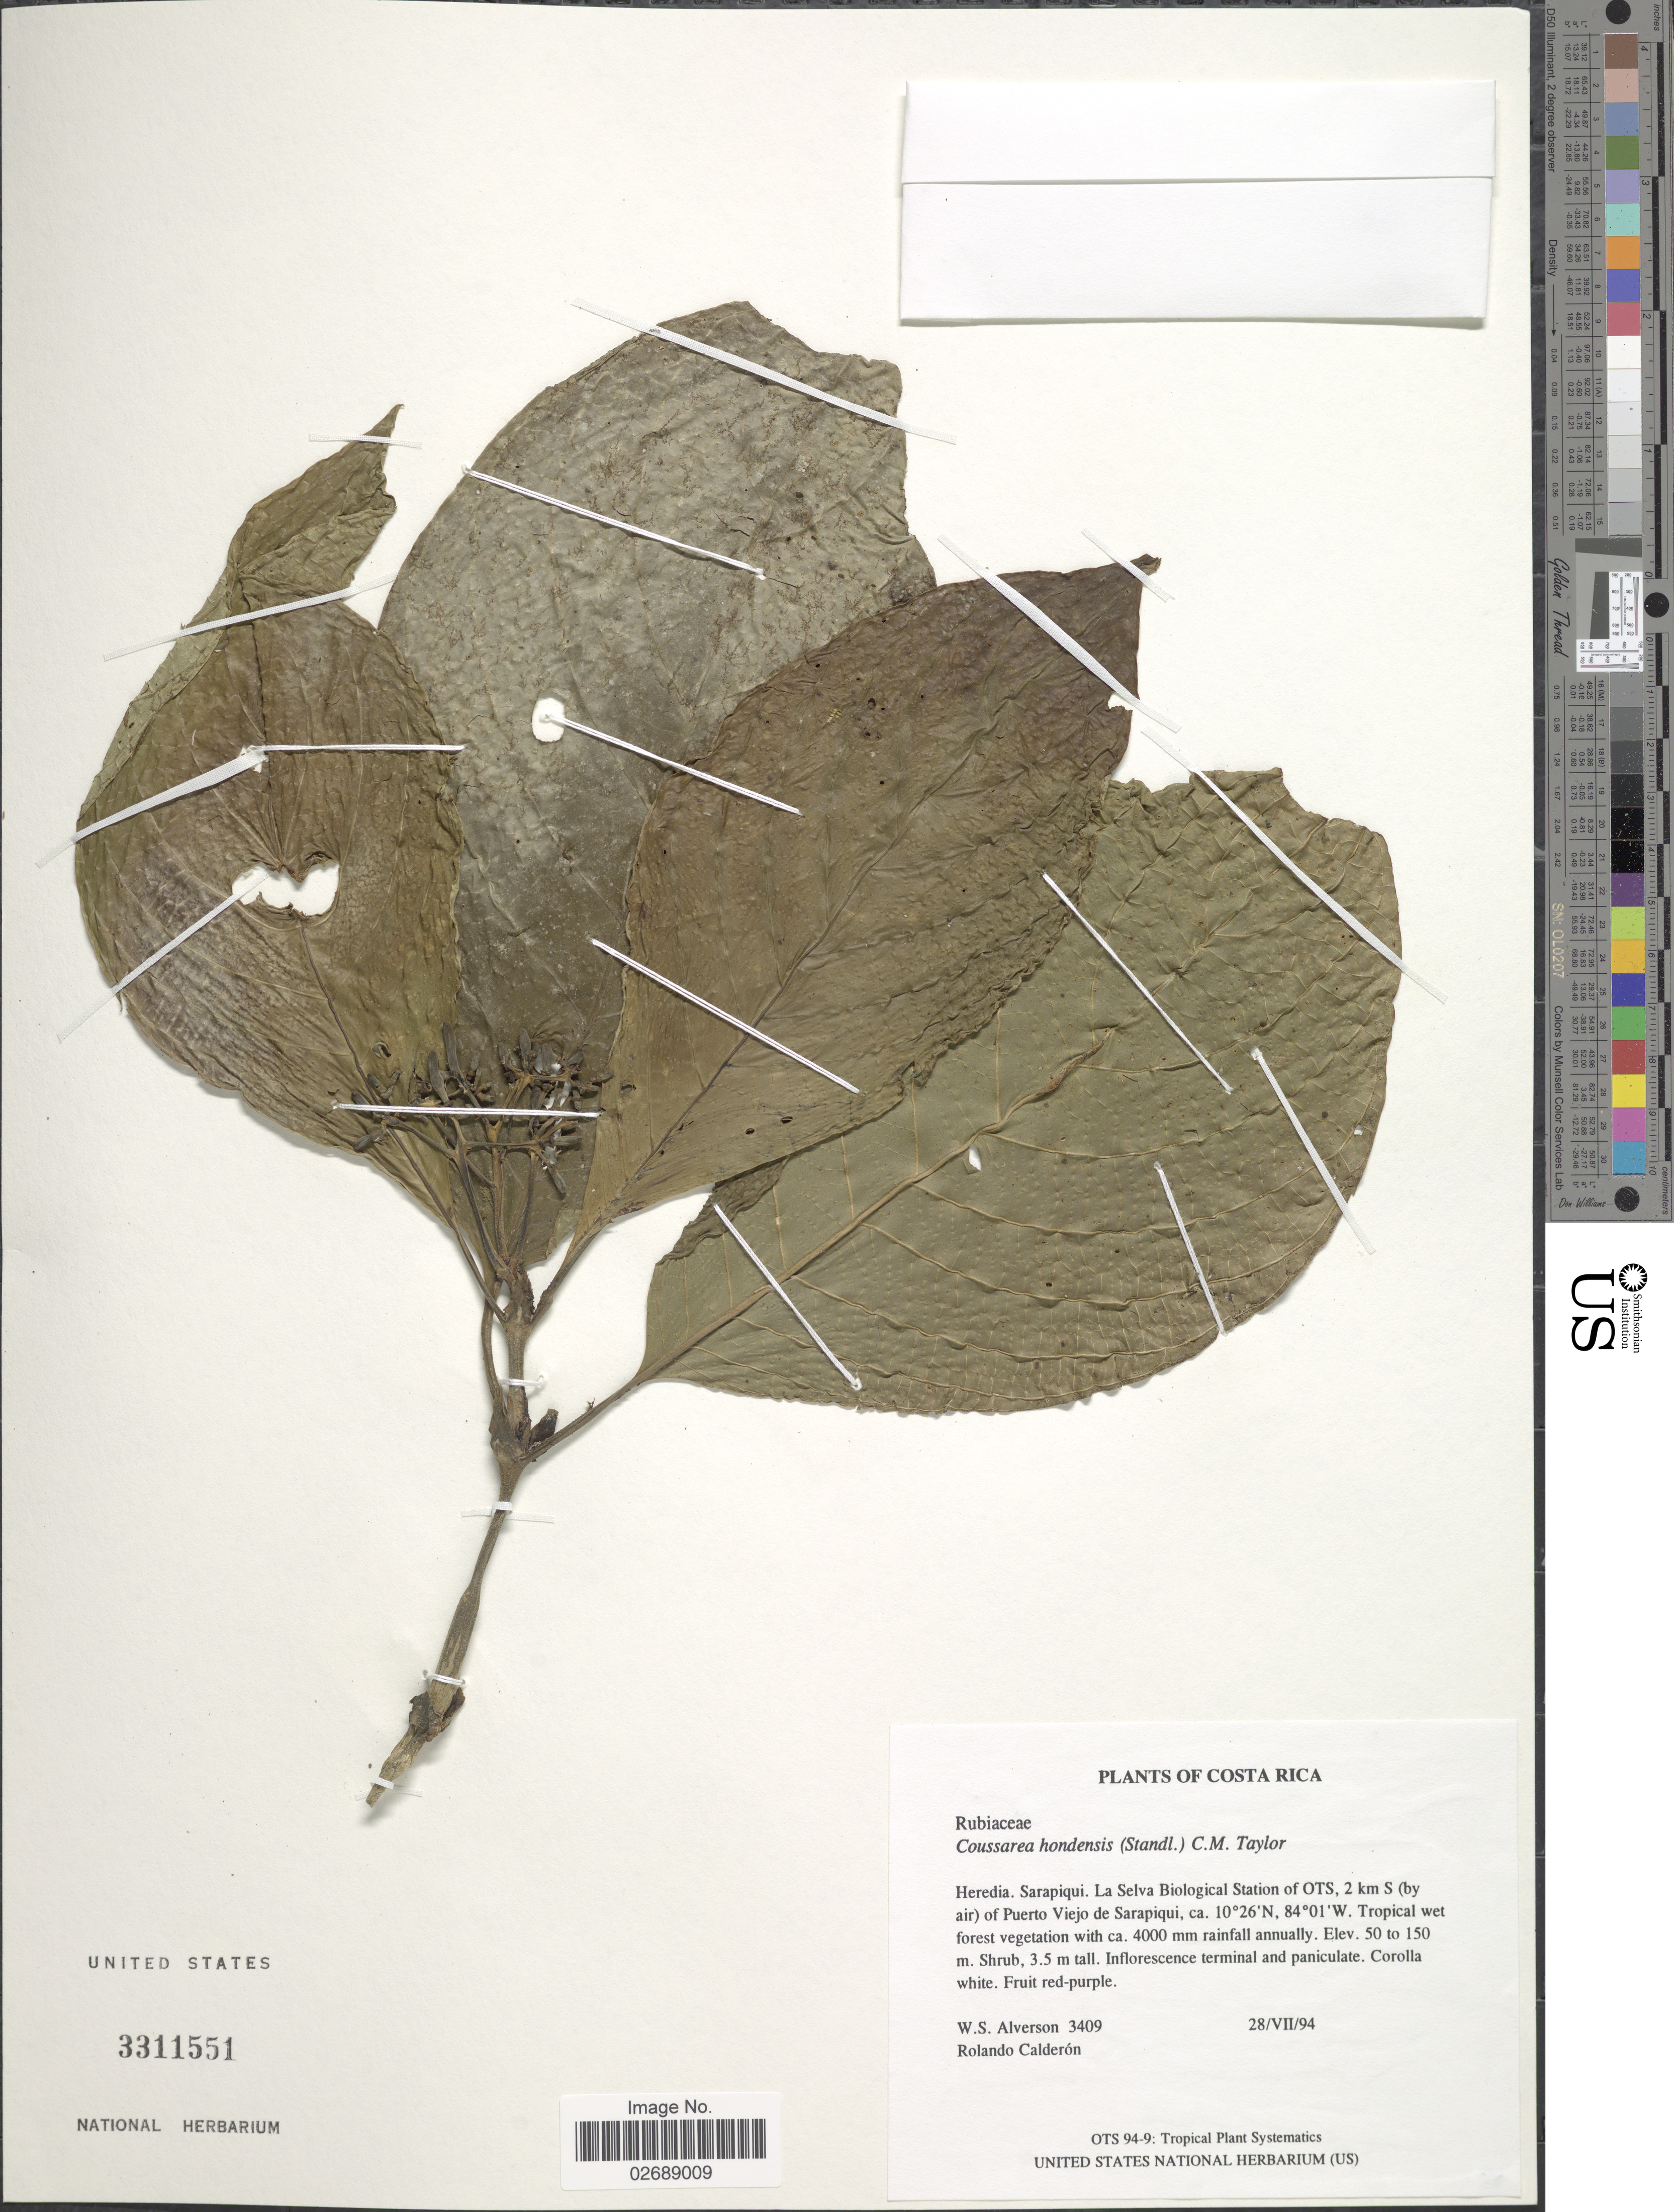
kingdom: Plantae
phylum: Tracheophyta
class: Magnoliopsida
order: Gentianales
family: Rubiaceae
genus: Coussarea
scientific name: Coussarea hondensis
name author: (Müll. Arg.) C.M. Taylor & W.C. Burger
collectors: W. S. Alverson & R. Calderon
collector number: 3409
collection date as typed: Transcribed d/m/y: 28/7/94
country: Costa Rica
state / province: Heredia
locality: Sarapiqui. La Selva Biological Station of OTS, 2 km S (by air) of Puerto Viejo de Sarapiqui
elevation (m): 50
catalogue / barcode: US 3311551